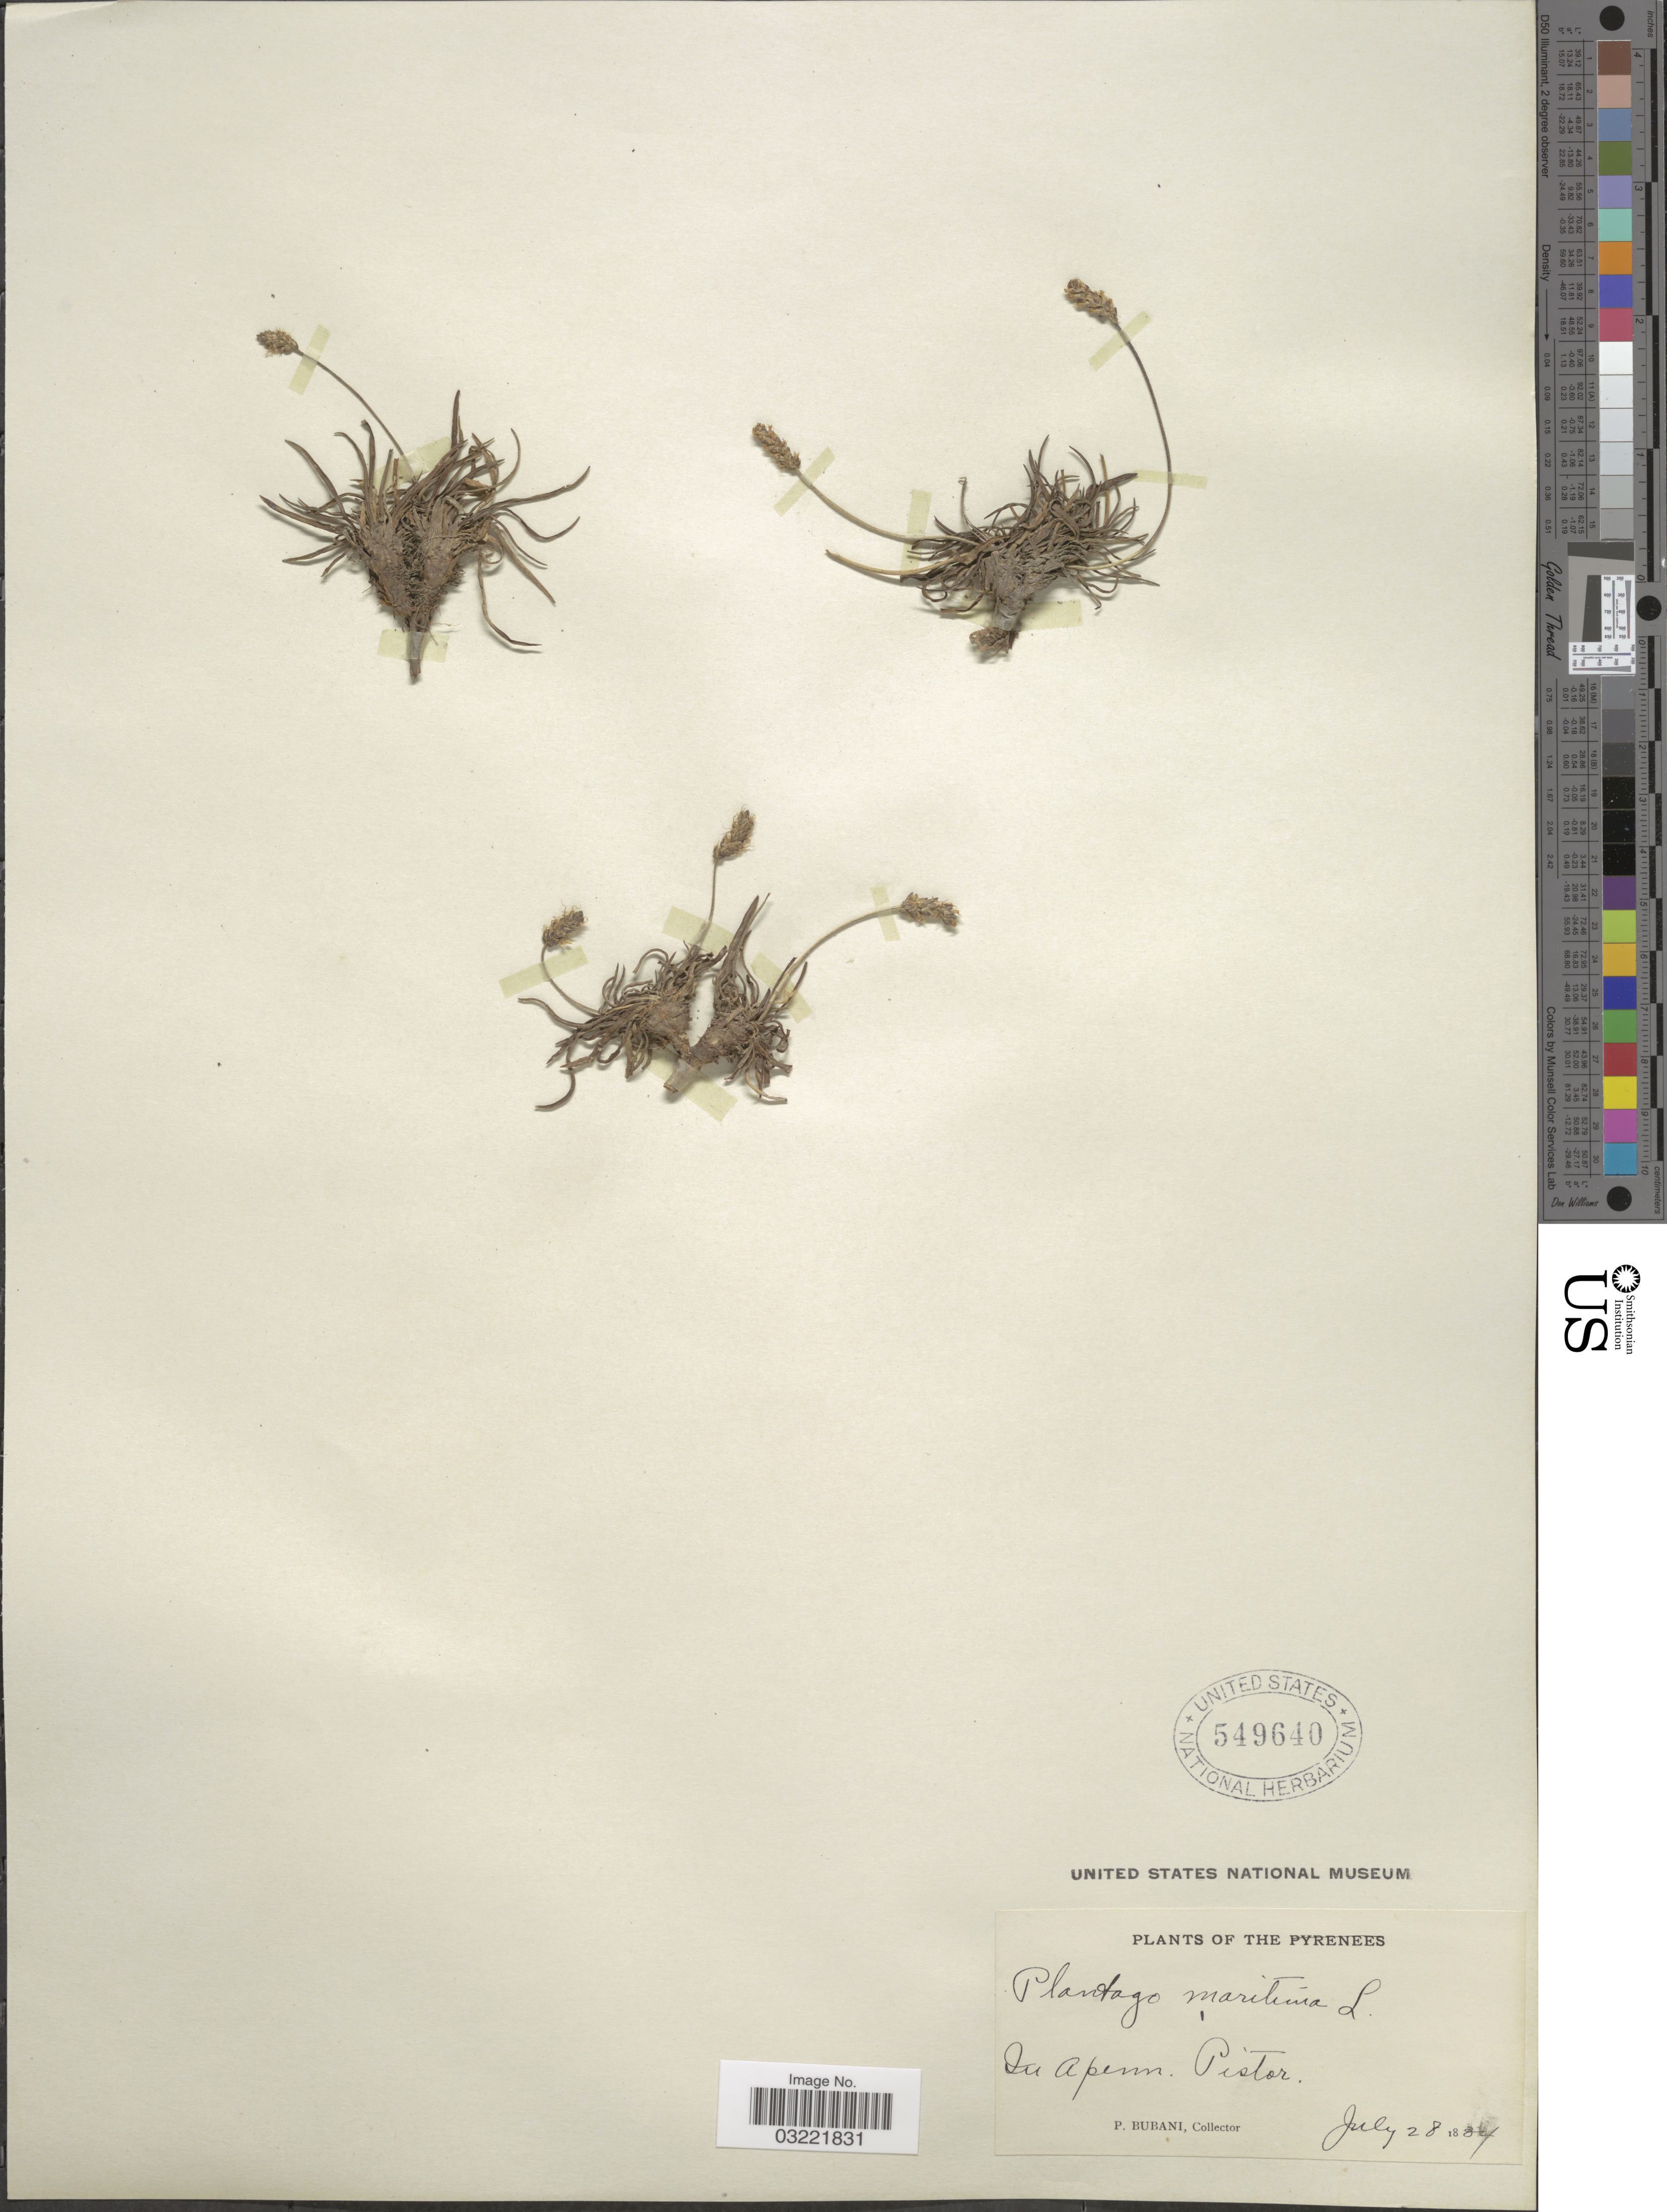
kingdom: Plantae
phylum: Tracheophyta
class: Magnoliopsida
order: Lamiales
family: Plantaginaceae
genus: Plantago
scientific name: Plantago maritima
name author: L.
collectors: P. Bubani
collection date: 1834-07-28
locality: The Pyrenees. In apem. Pistor.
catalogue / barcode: US 549640